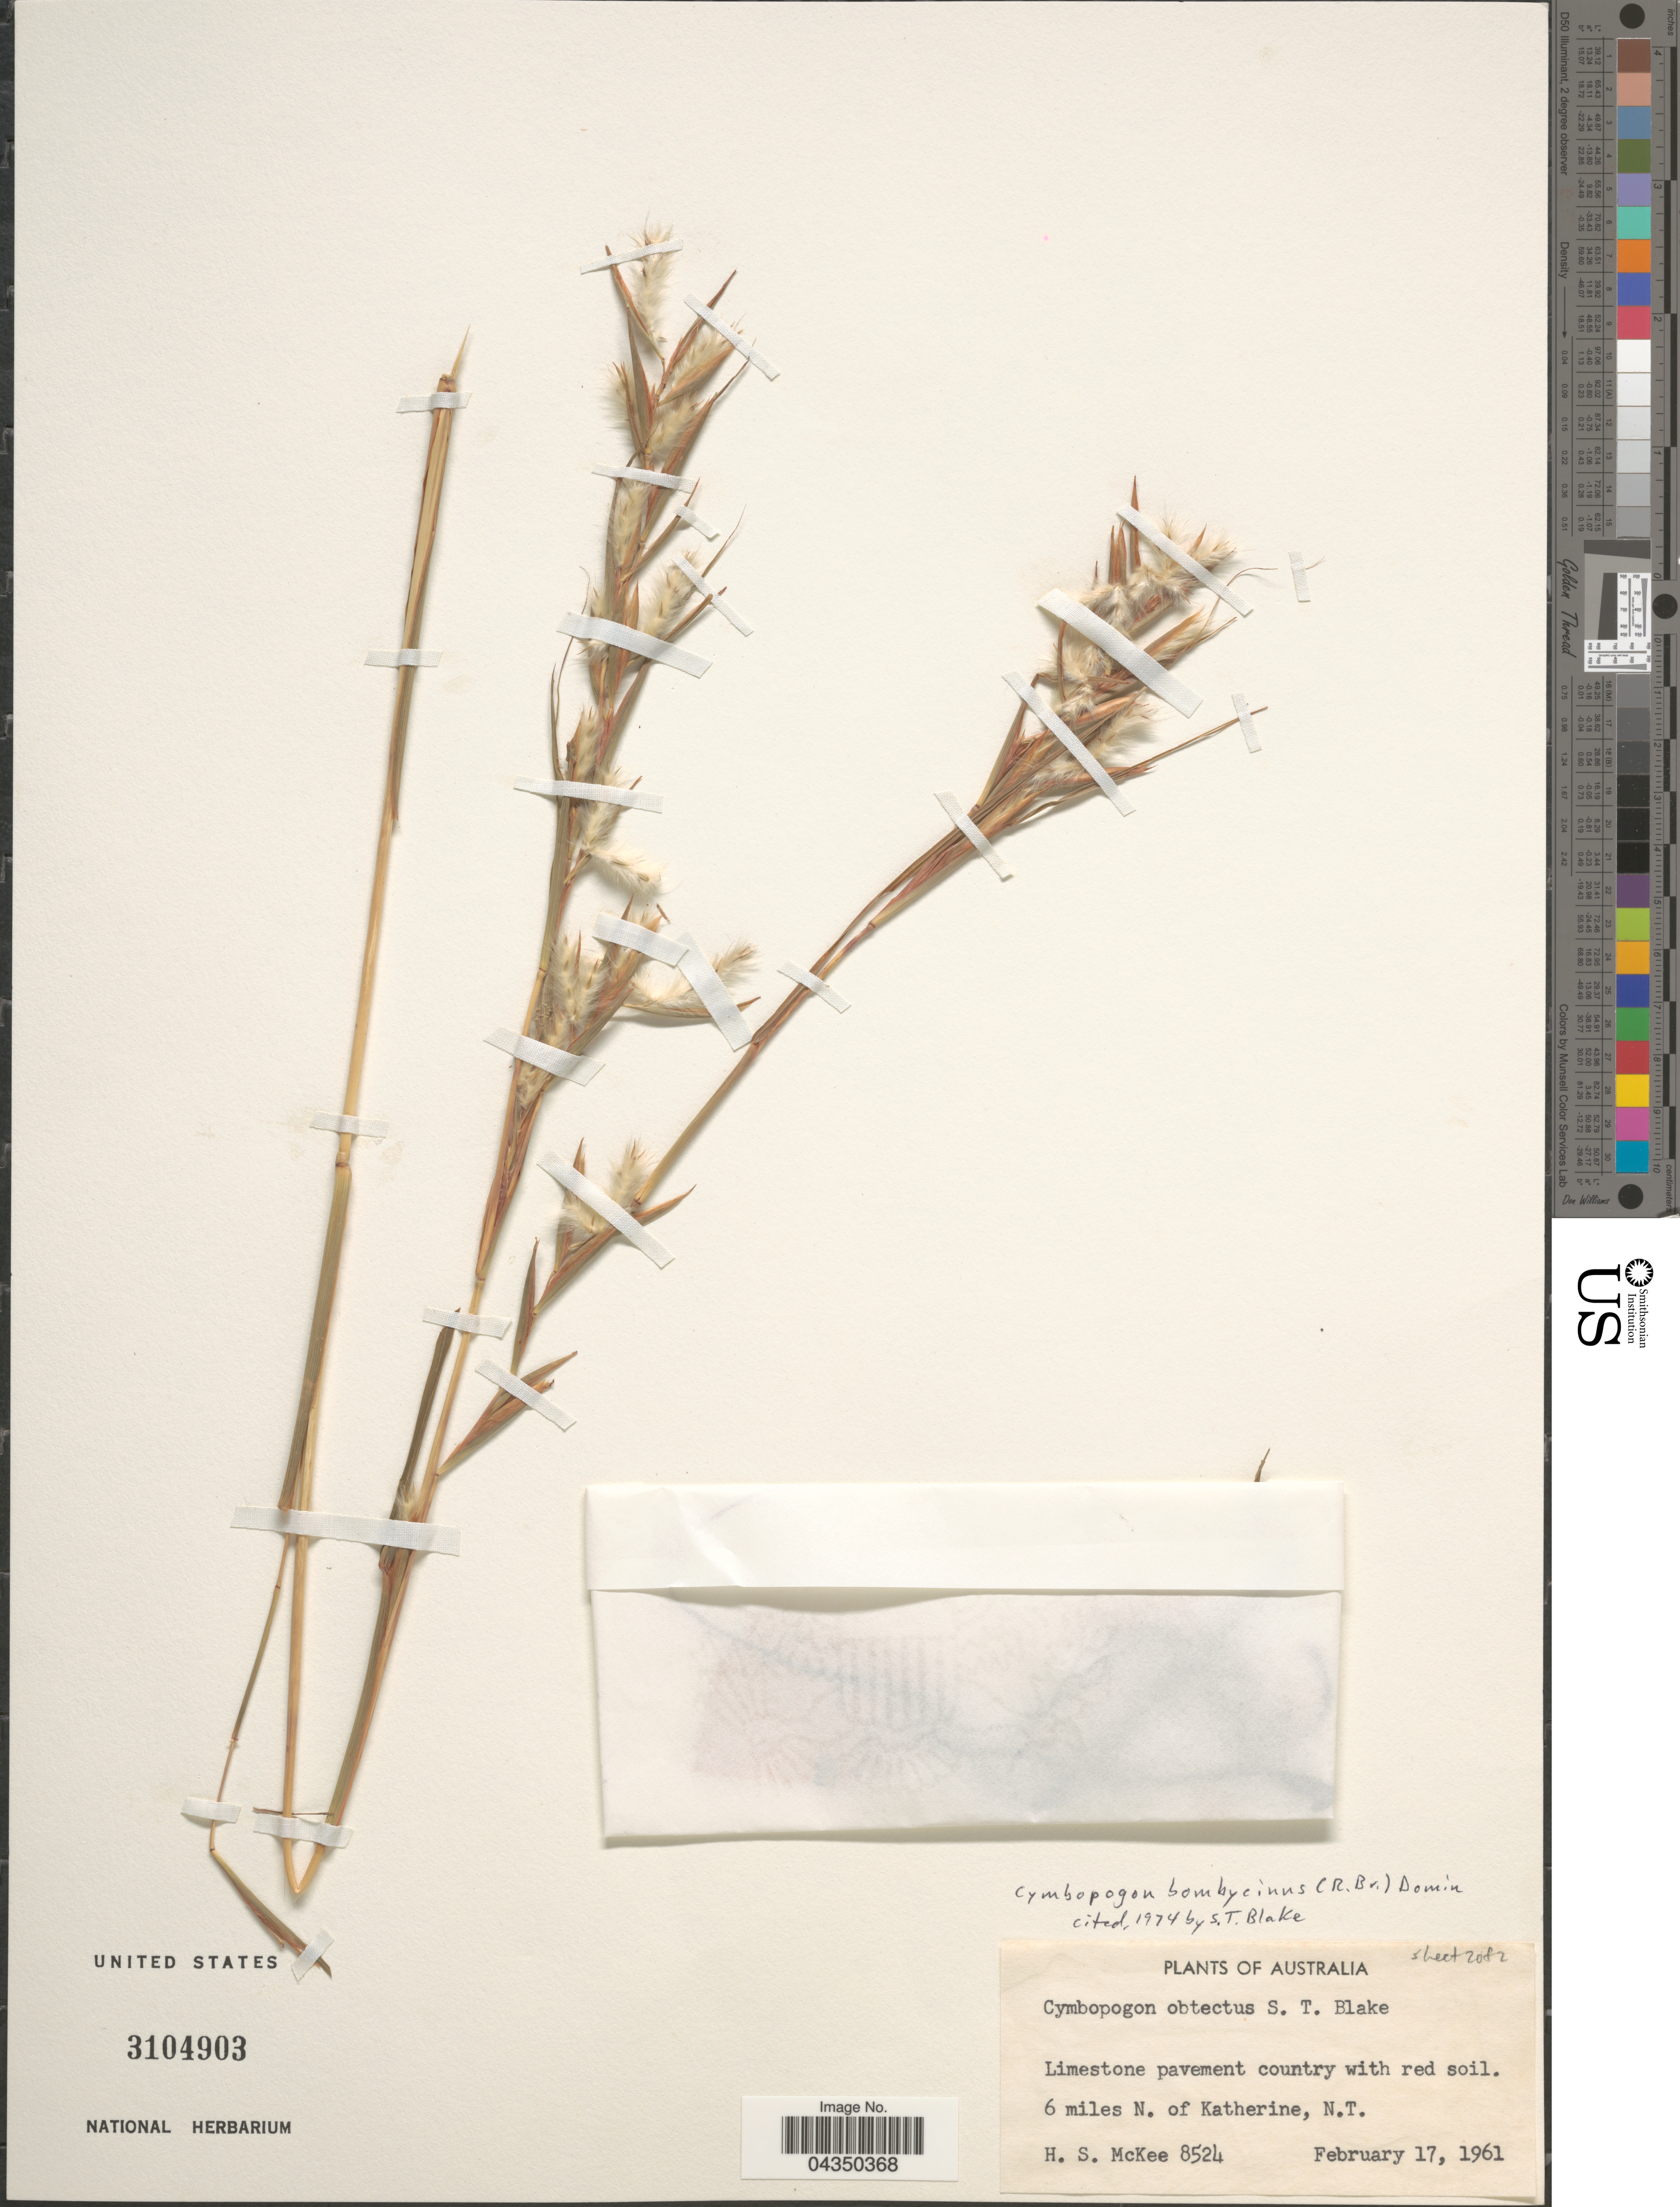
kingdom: Plantae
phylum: Tracheophyta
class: Liliopsida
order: Poales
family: Poaceae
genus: Cymbopogon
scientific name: Cymbopogon bombycinus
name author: A. Camus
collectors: H. S. McKee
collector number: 8524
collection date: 1961-02-17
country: Australia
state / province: Northern Territory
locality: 6 miles N. of Katherine.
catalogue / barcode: US 3104903